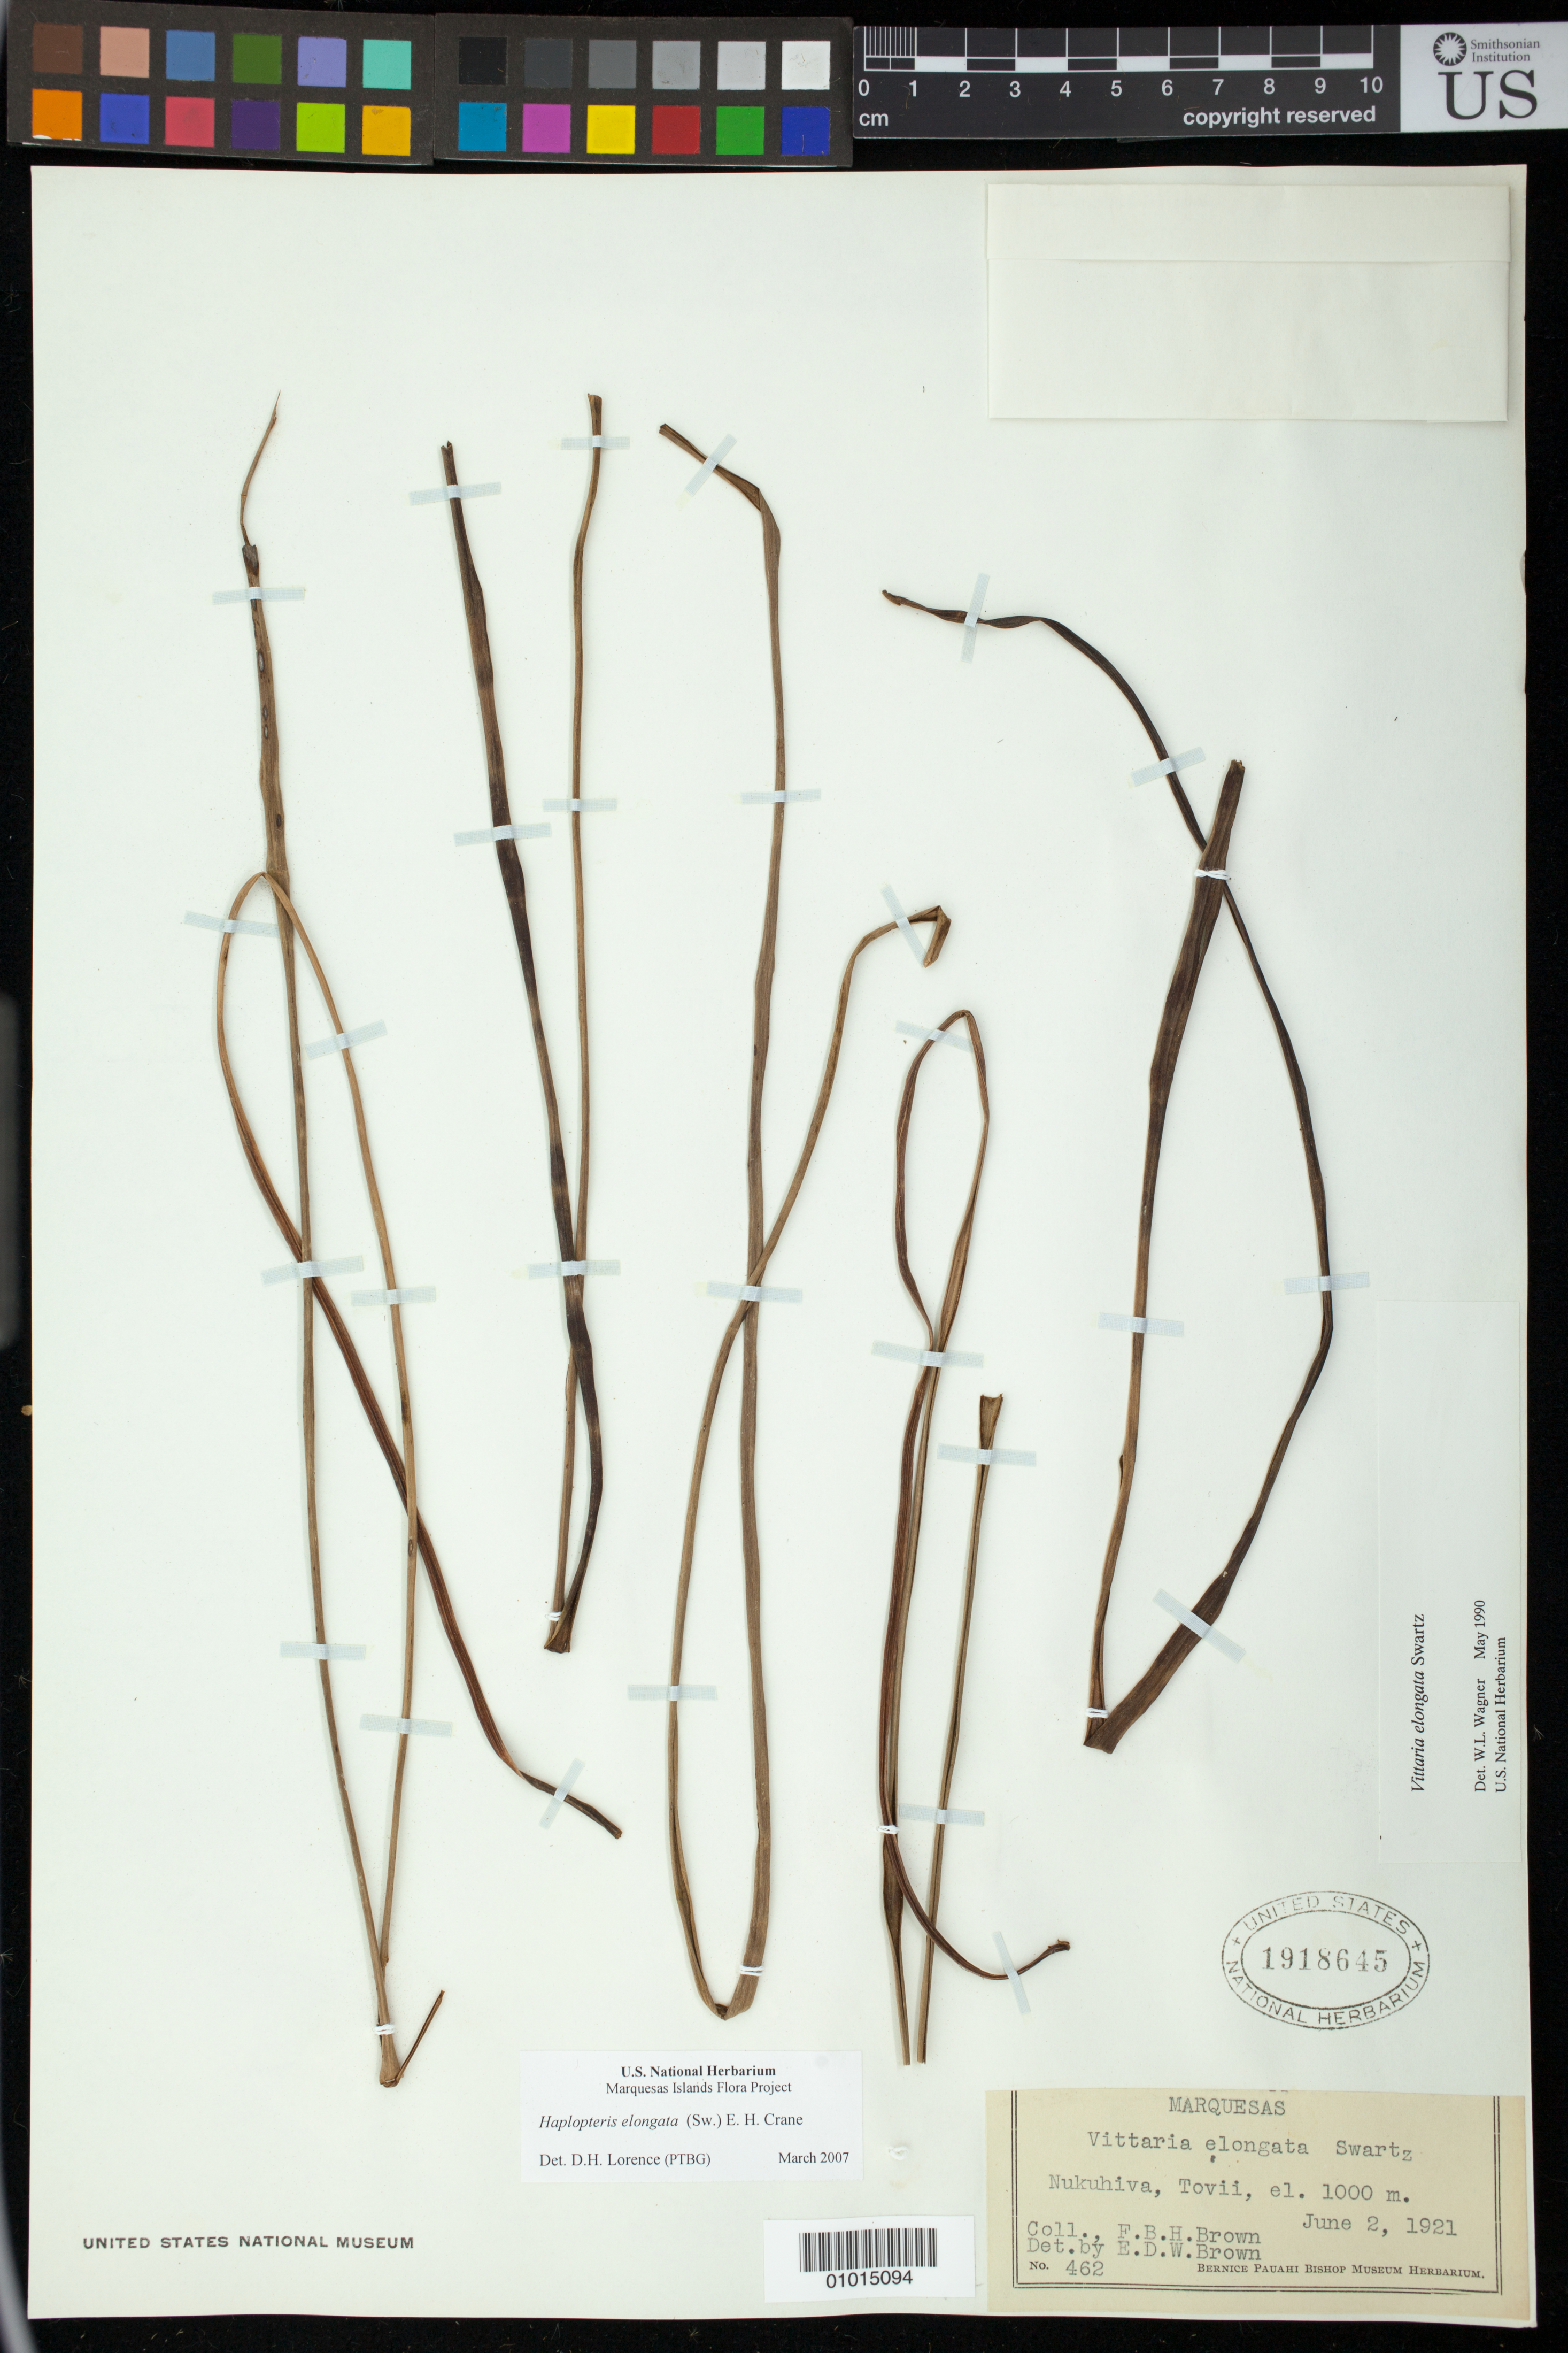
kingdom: Plantae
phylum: Tracheophyta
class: Polypodiopsida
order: Polypodiales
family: Pteridaceae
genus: Haplopteris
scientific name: Haplopteris elongata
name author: (Sw.) Crane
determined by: Lorence, David H., (PTBG), National Tropical Botanical Garden (UNITED STATES)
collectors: F. Brown & E. Brown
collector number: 462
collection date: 1921-06-02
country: French Polynesia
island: Nuku Hiva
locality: Toovii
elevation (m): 1000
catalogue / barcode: US 1918645